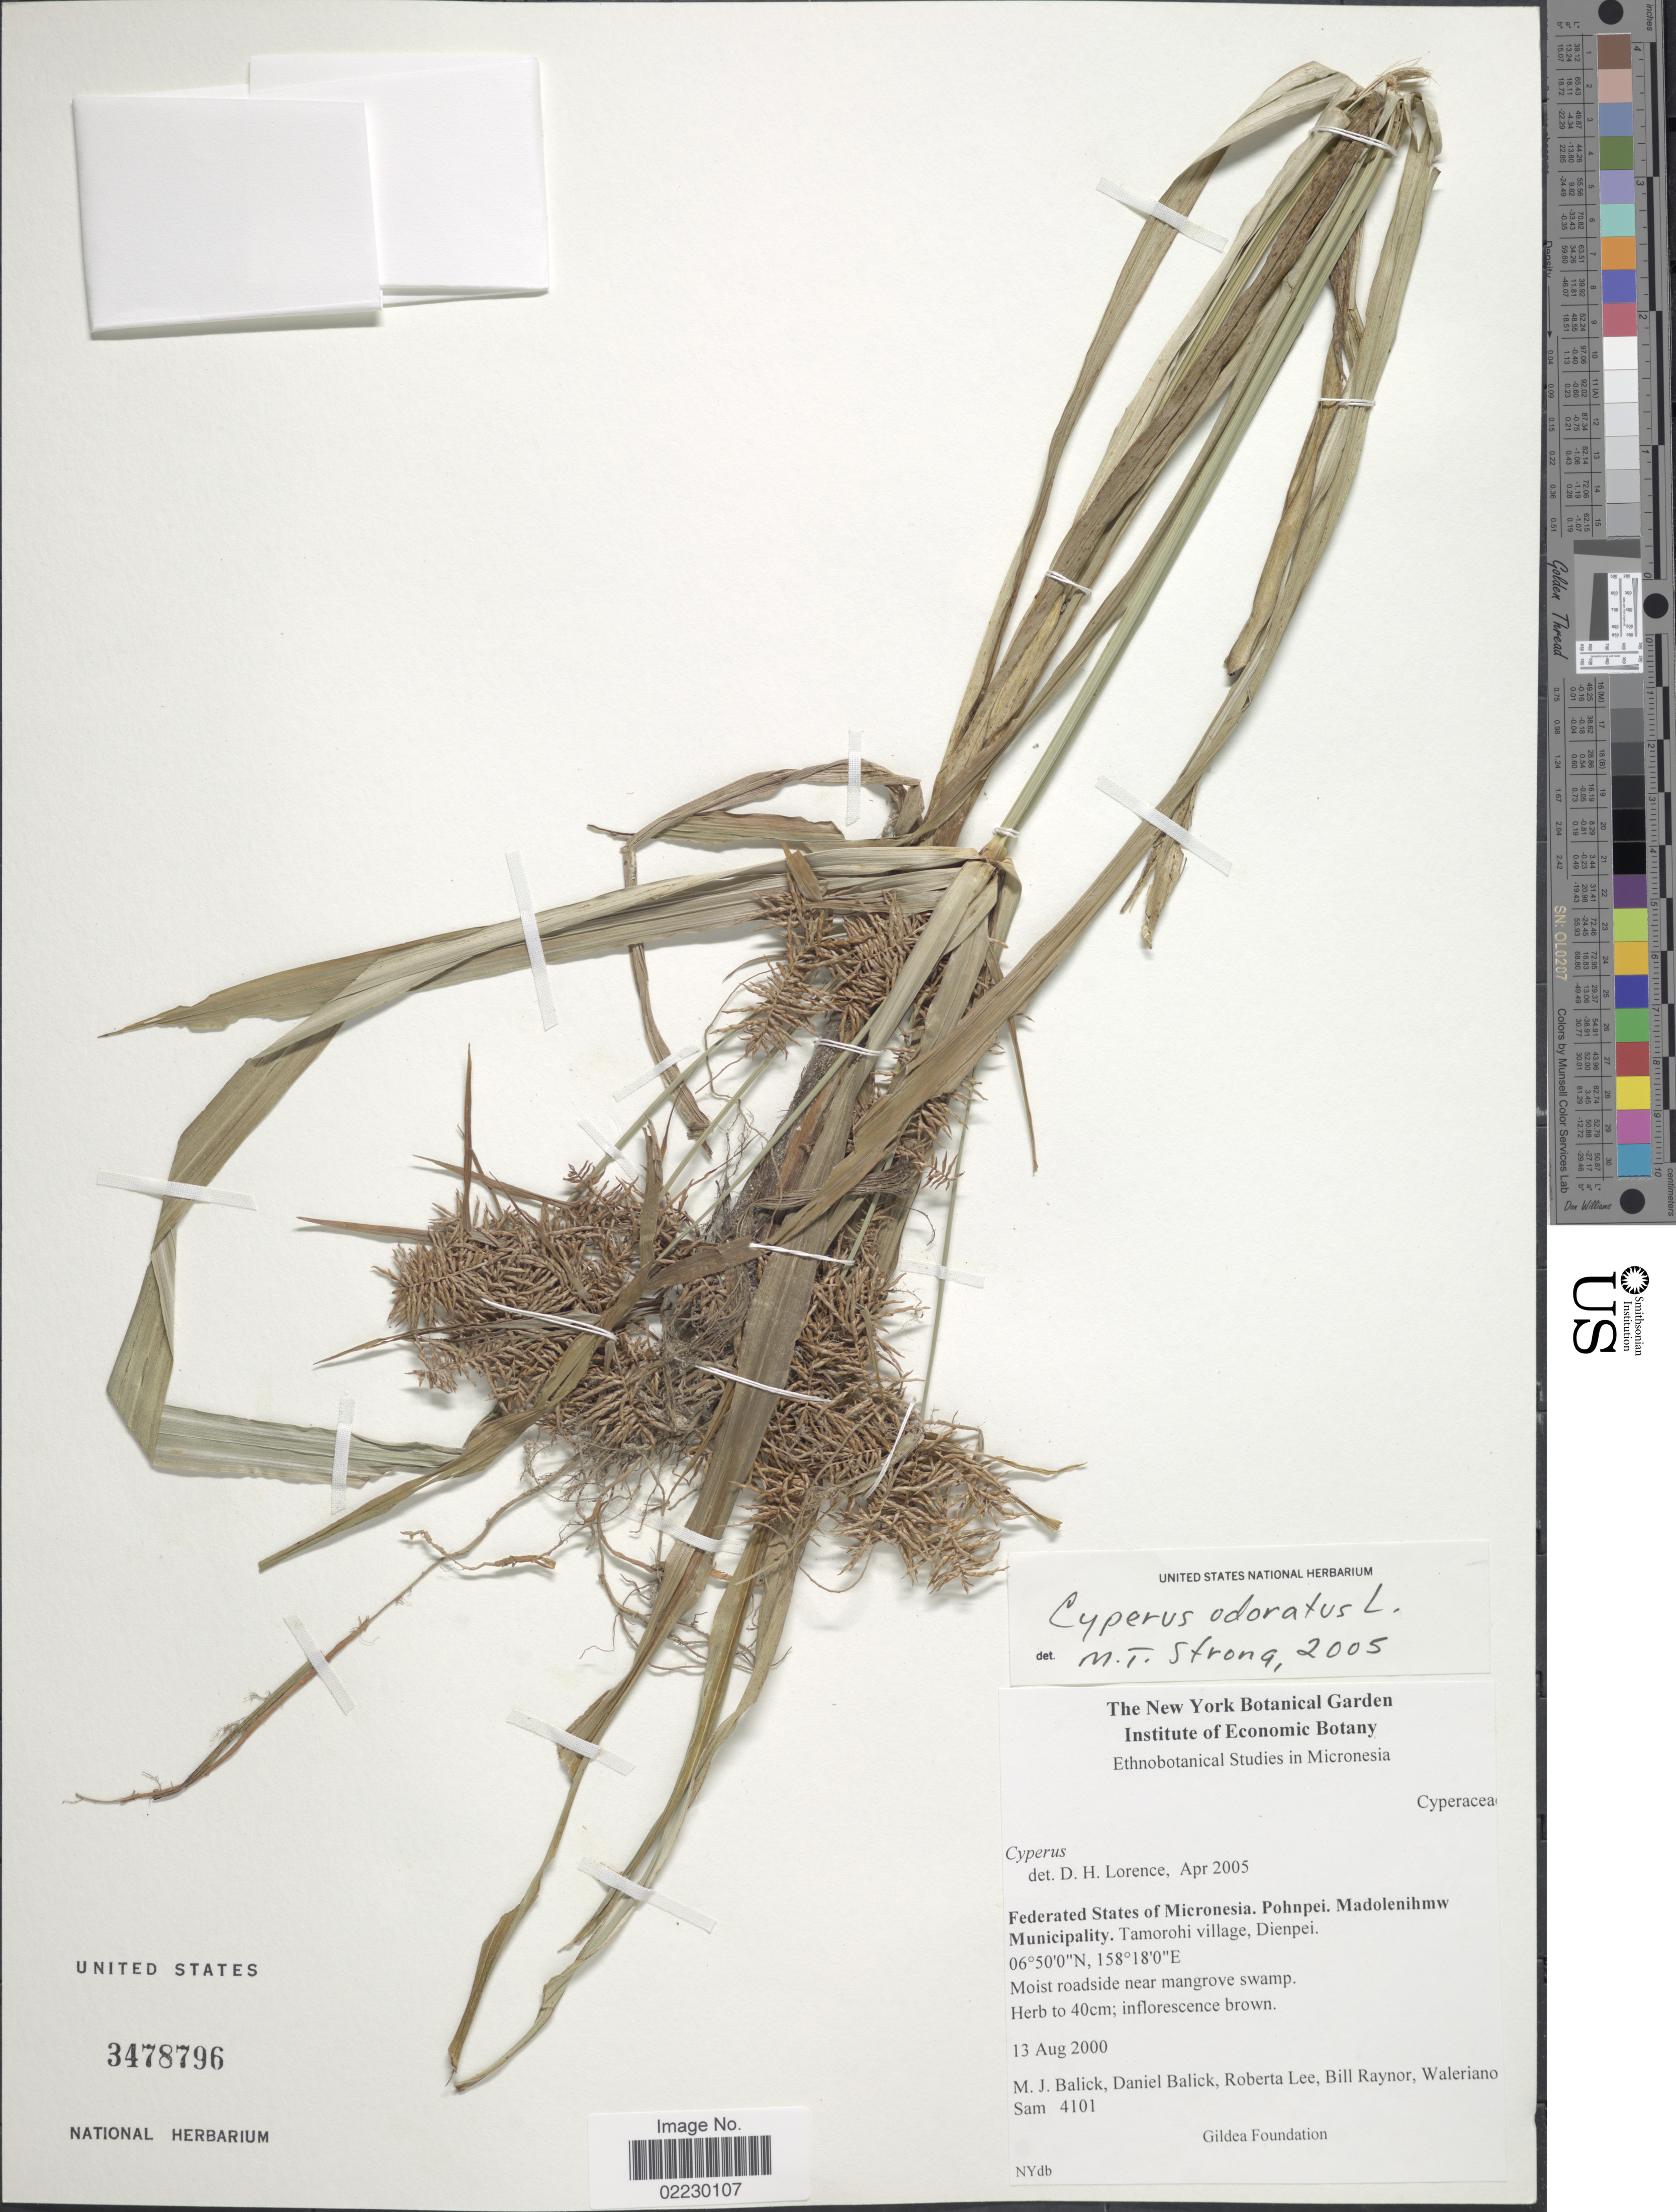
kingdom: Plantae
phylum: Tracheophyta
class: Liliopsida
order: Poales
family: Cyperaceae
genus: Cyperus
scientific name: Cyperus odoratus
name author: L.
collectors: M. J. Balick, D. Balick, R. Lee, B. Raynor & W. Sam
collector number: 4101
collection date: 2000-08-13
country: Micronesia, Federated States of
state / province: Pohnpei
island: Pohnpei [Ponape]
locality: Madolenihmw Municipality, Tamorohi village, Dienpei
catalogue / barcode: US 3478796